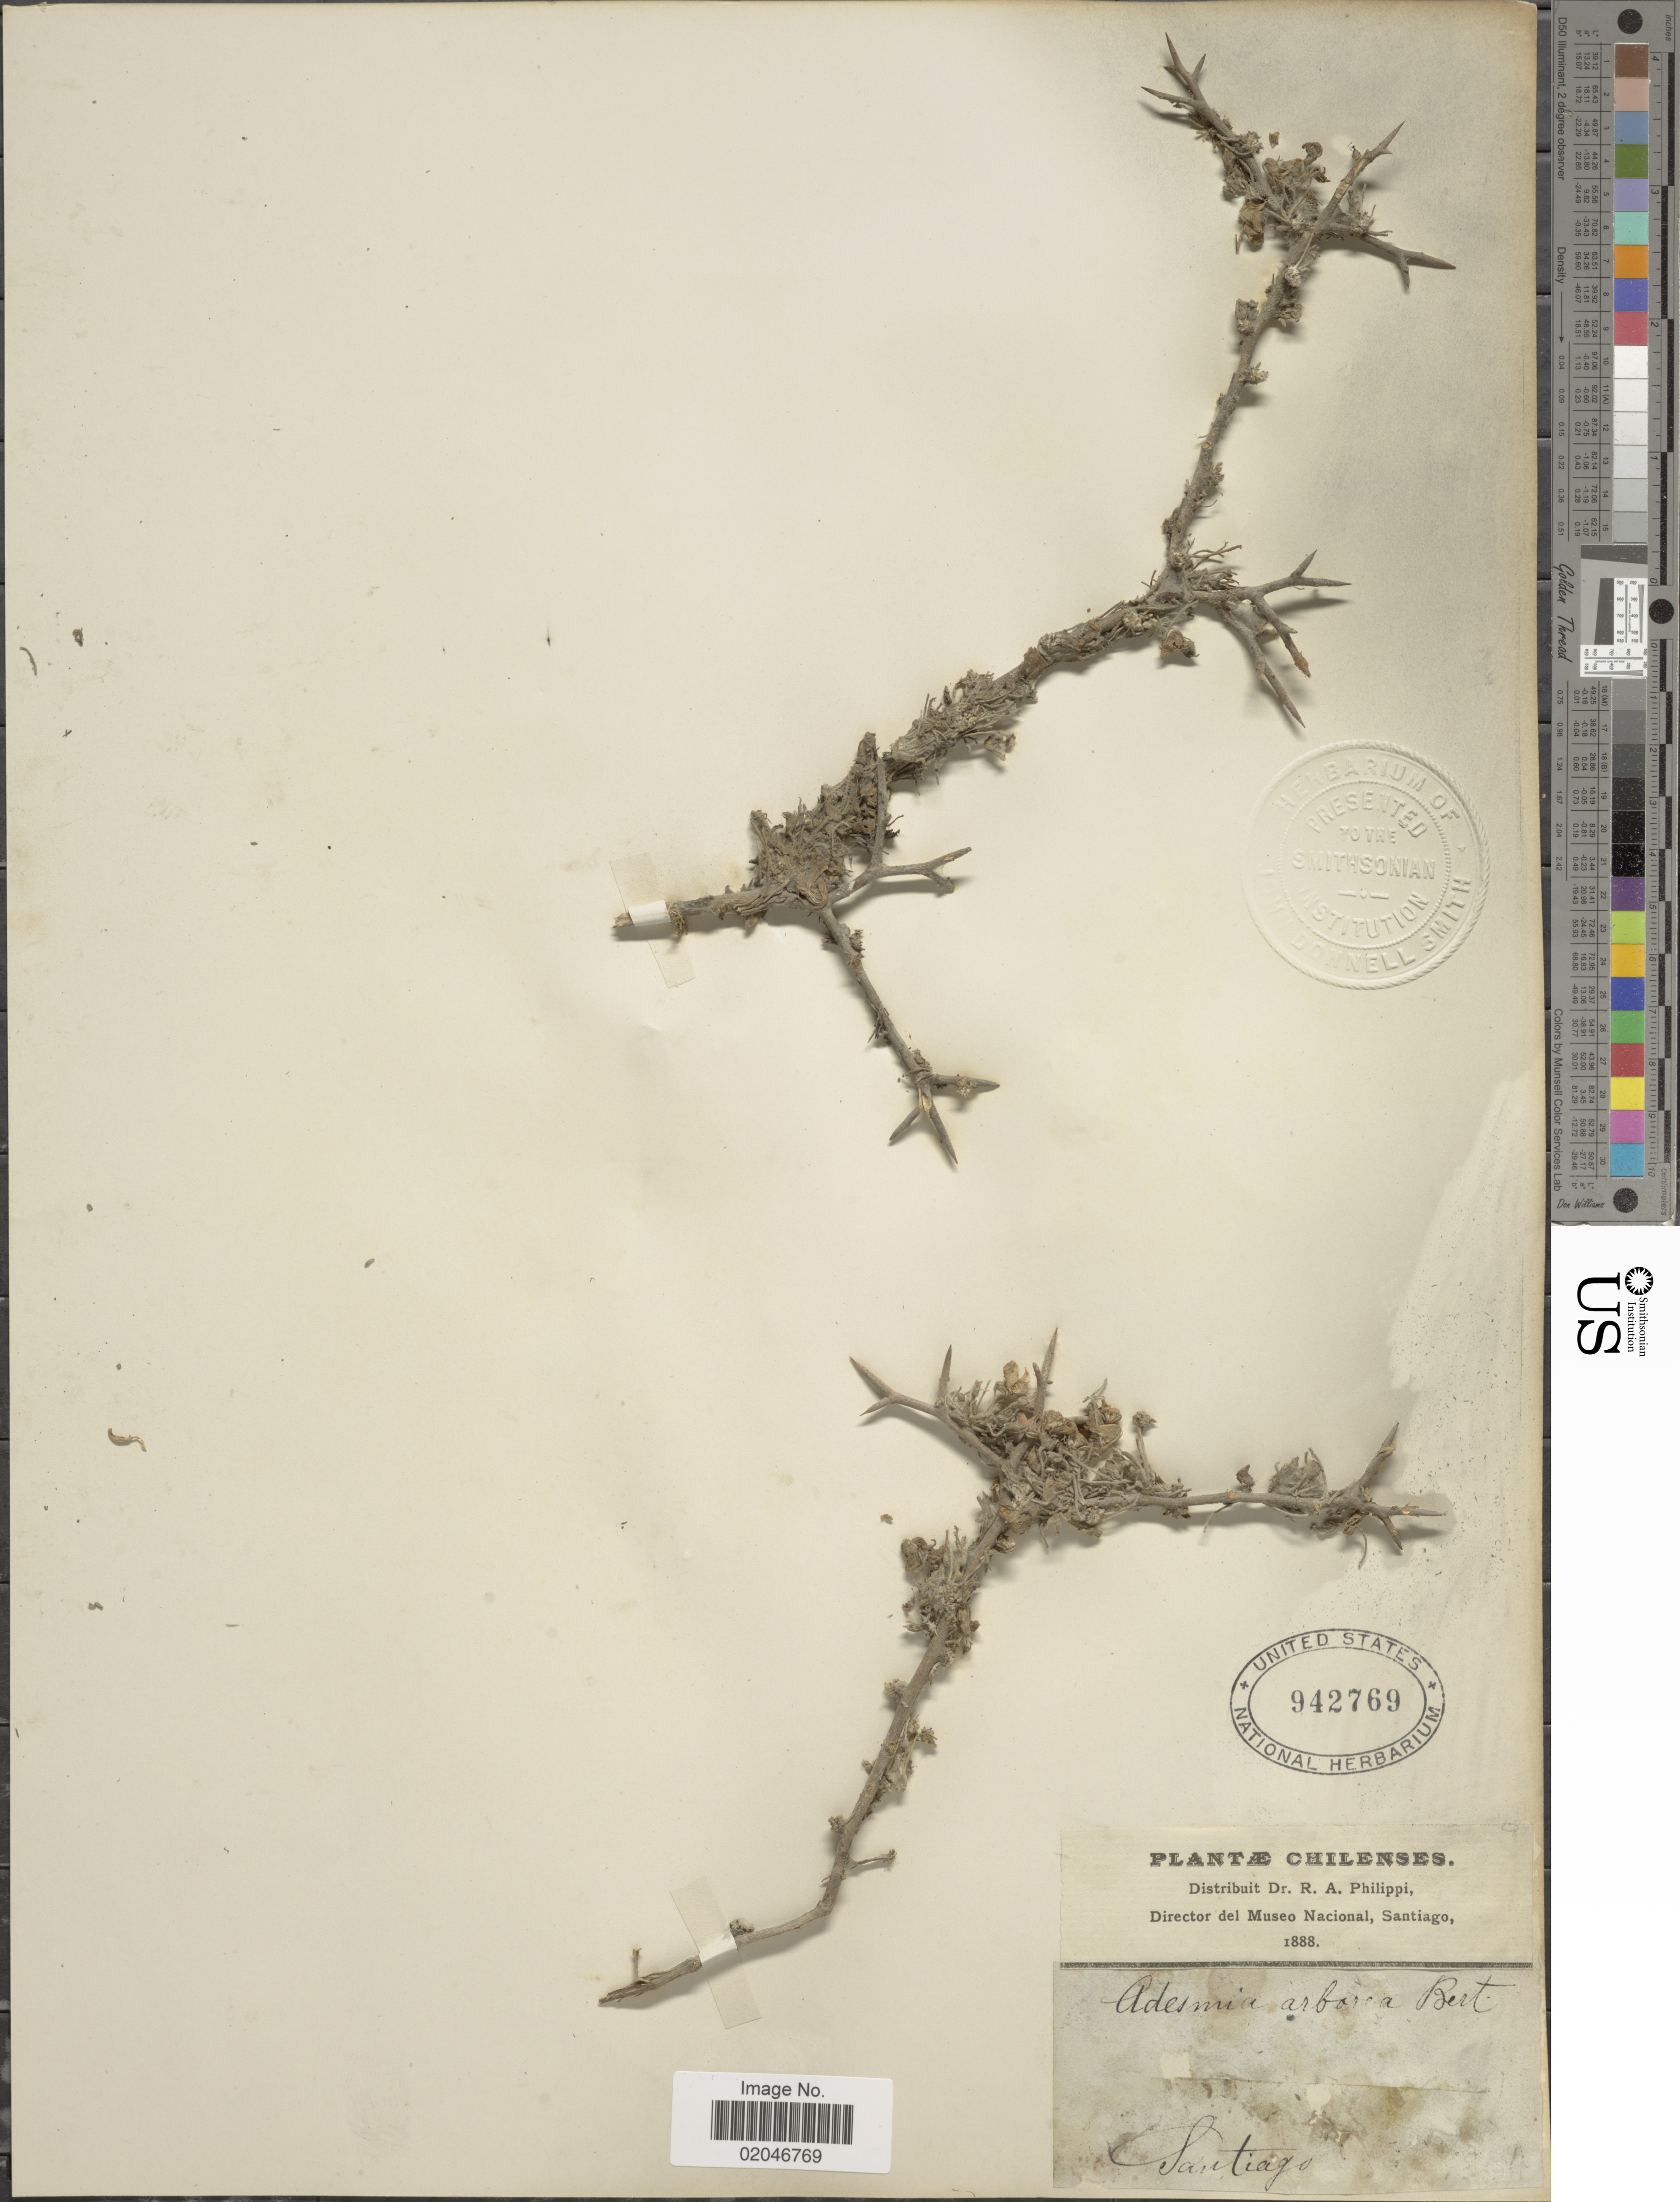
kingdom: Plantae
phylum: Tracheophyta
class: Magnoliopsida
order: Fabales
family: Fabaceae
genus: Adesmia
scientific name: Adesmia arborea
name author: Clos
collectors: R. A. Philippi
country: Chile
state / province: Región Metropolitana (RM)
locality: Santiago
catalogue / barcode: US 942769